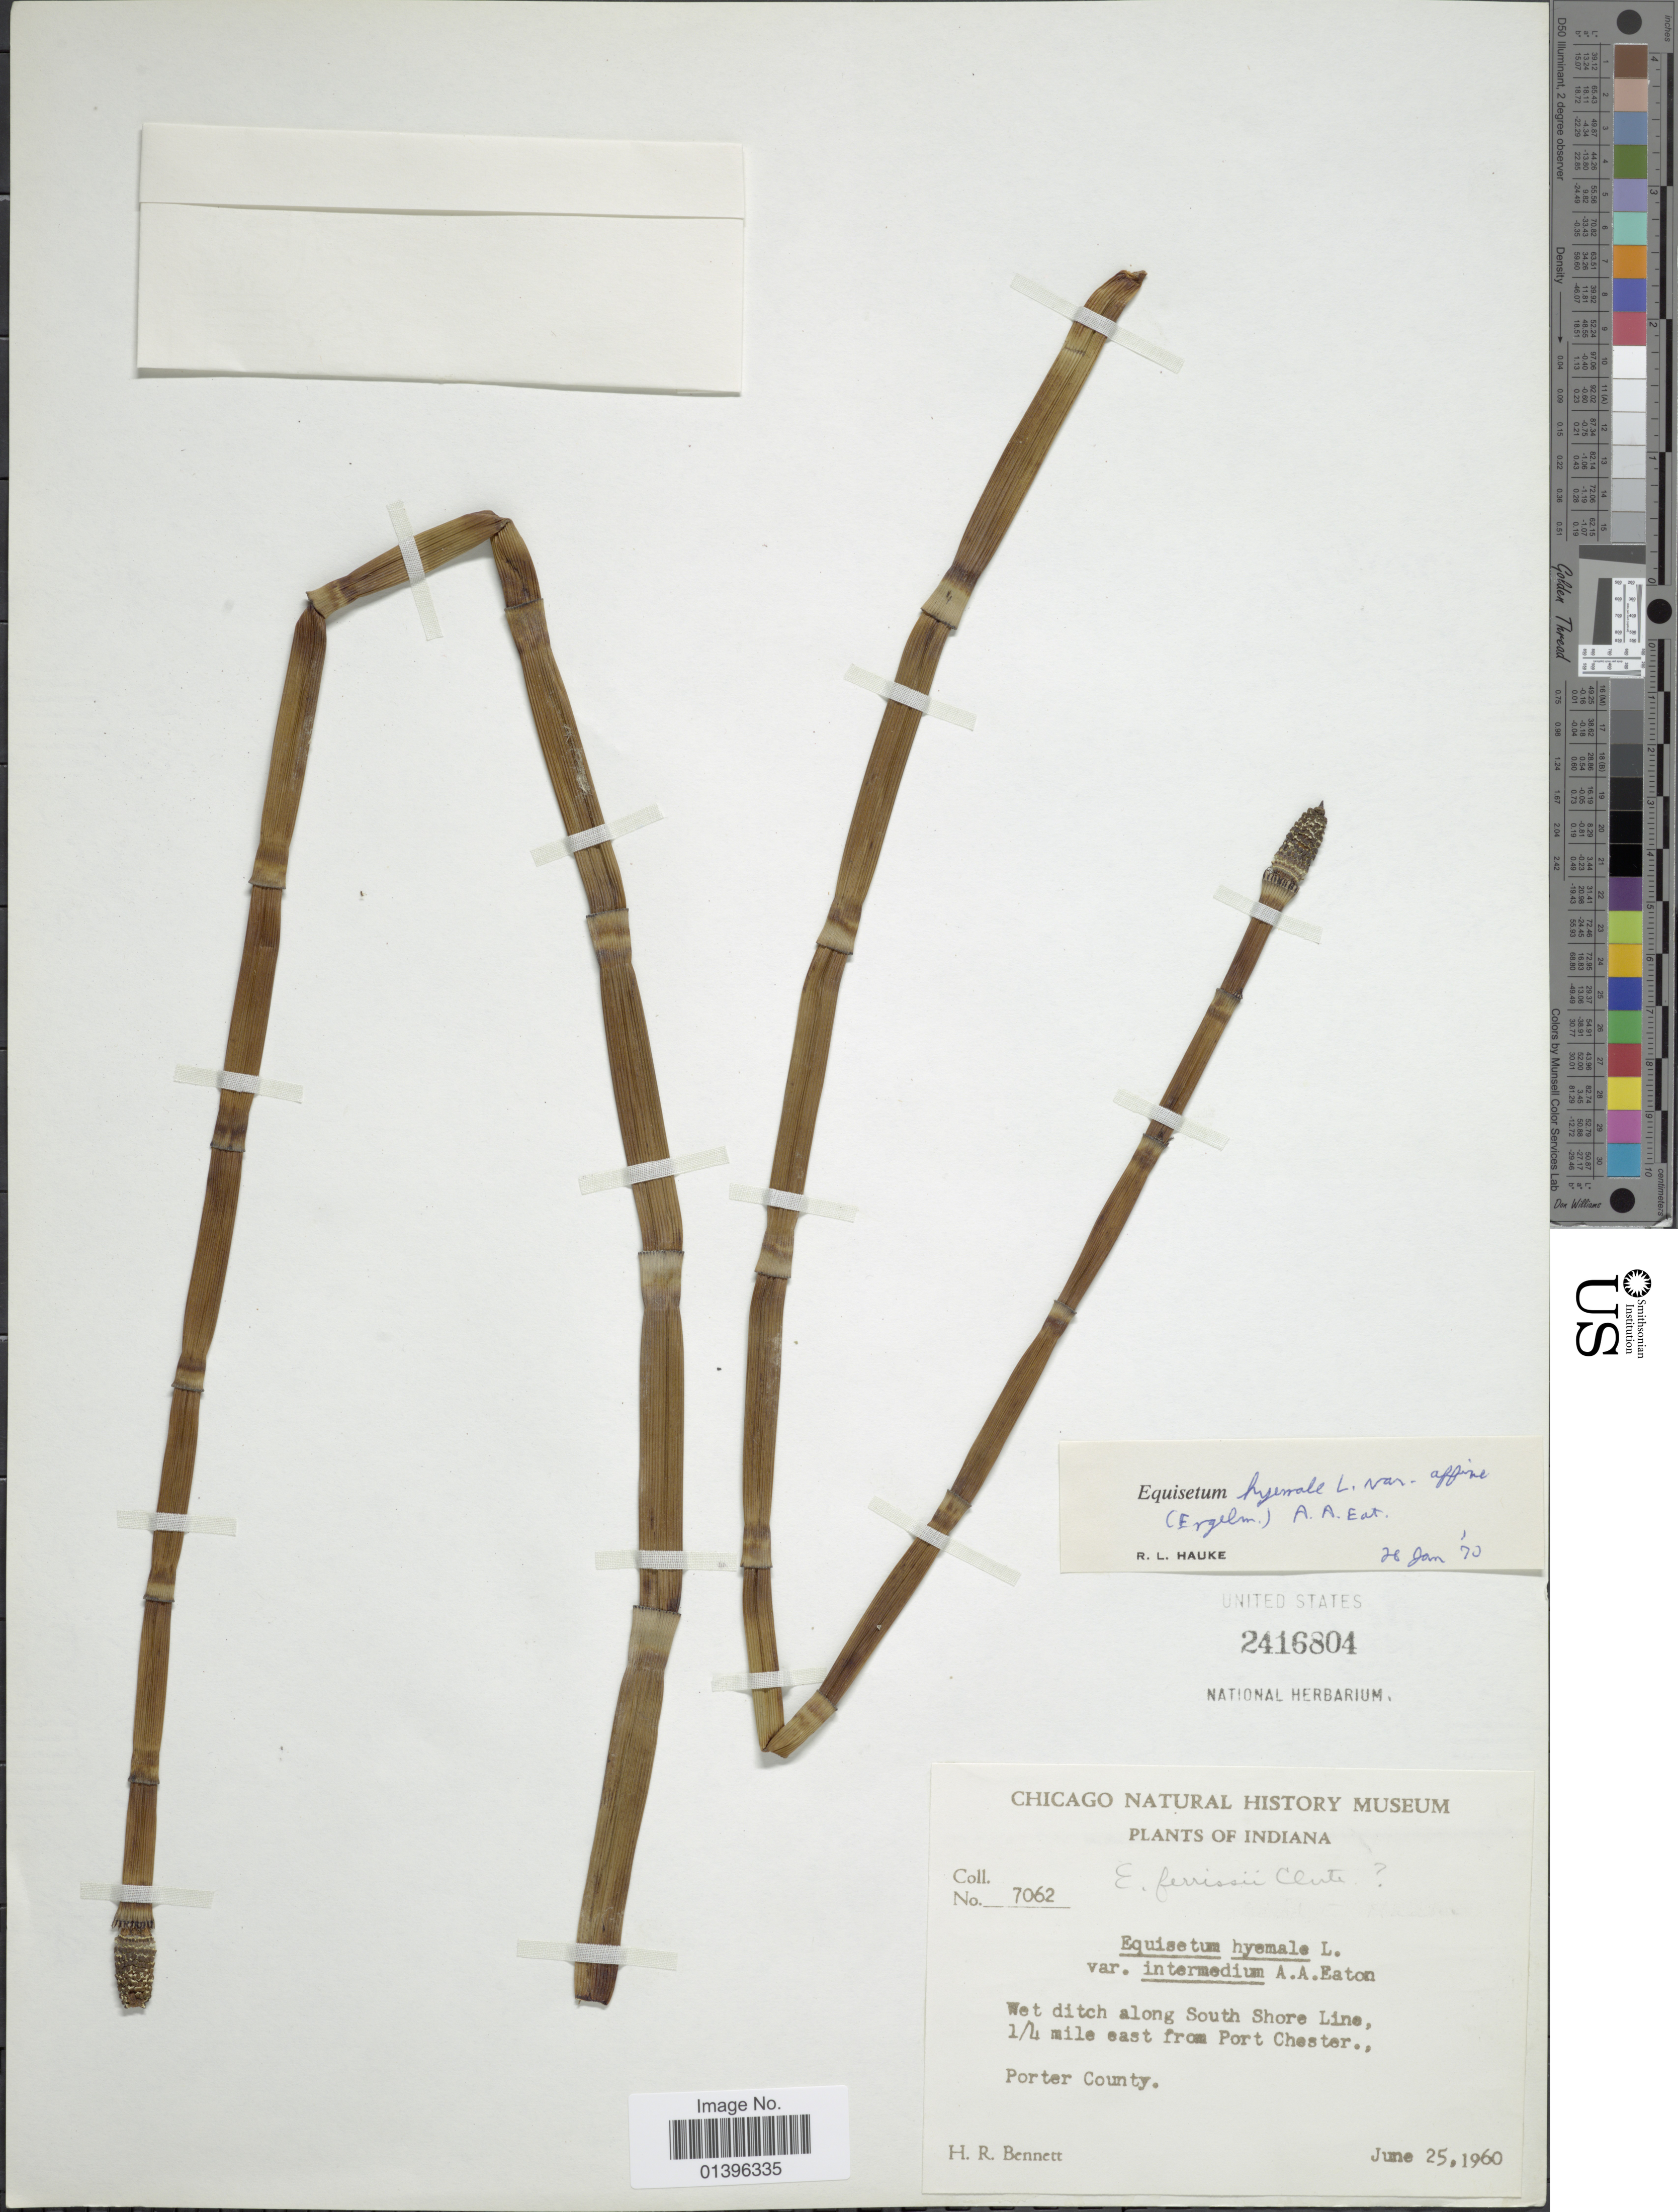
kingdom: Plantae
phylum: Tracheophyta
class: Polypodiopsida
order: Equisetales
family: Equisetaceae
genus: Equisetum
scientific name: Equisetum hyemale var. affine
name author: (Engelm.) A.A. Eaton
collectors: H. R. Bennett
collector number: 7062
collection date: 1960-06-25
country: United States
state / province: Indiana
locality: Wet ditch along South Shore Line, 1/4 mile east from Port Chester, Porter County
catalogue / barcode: US 2416804